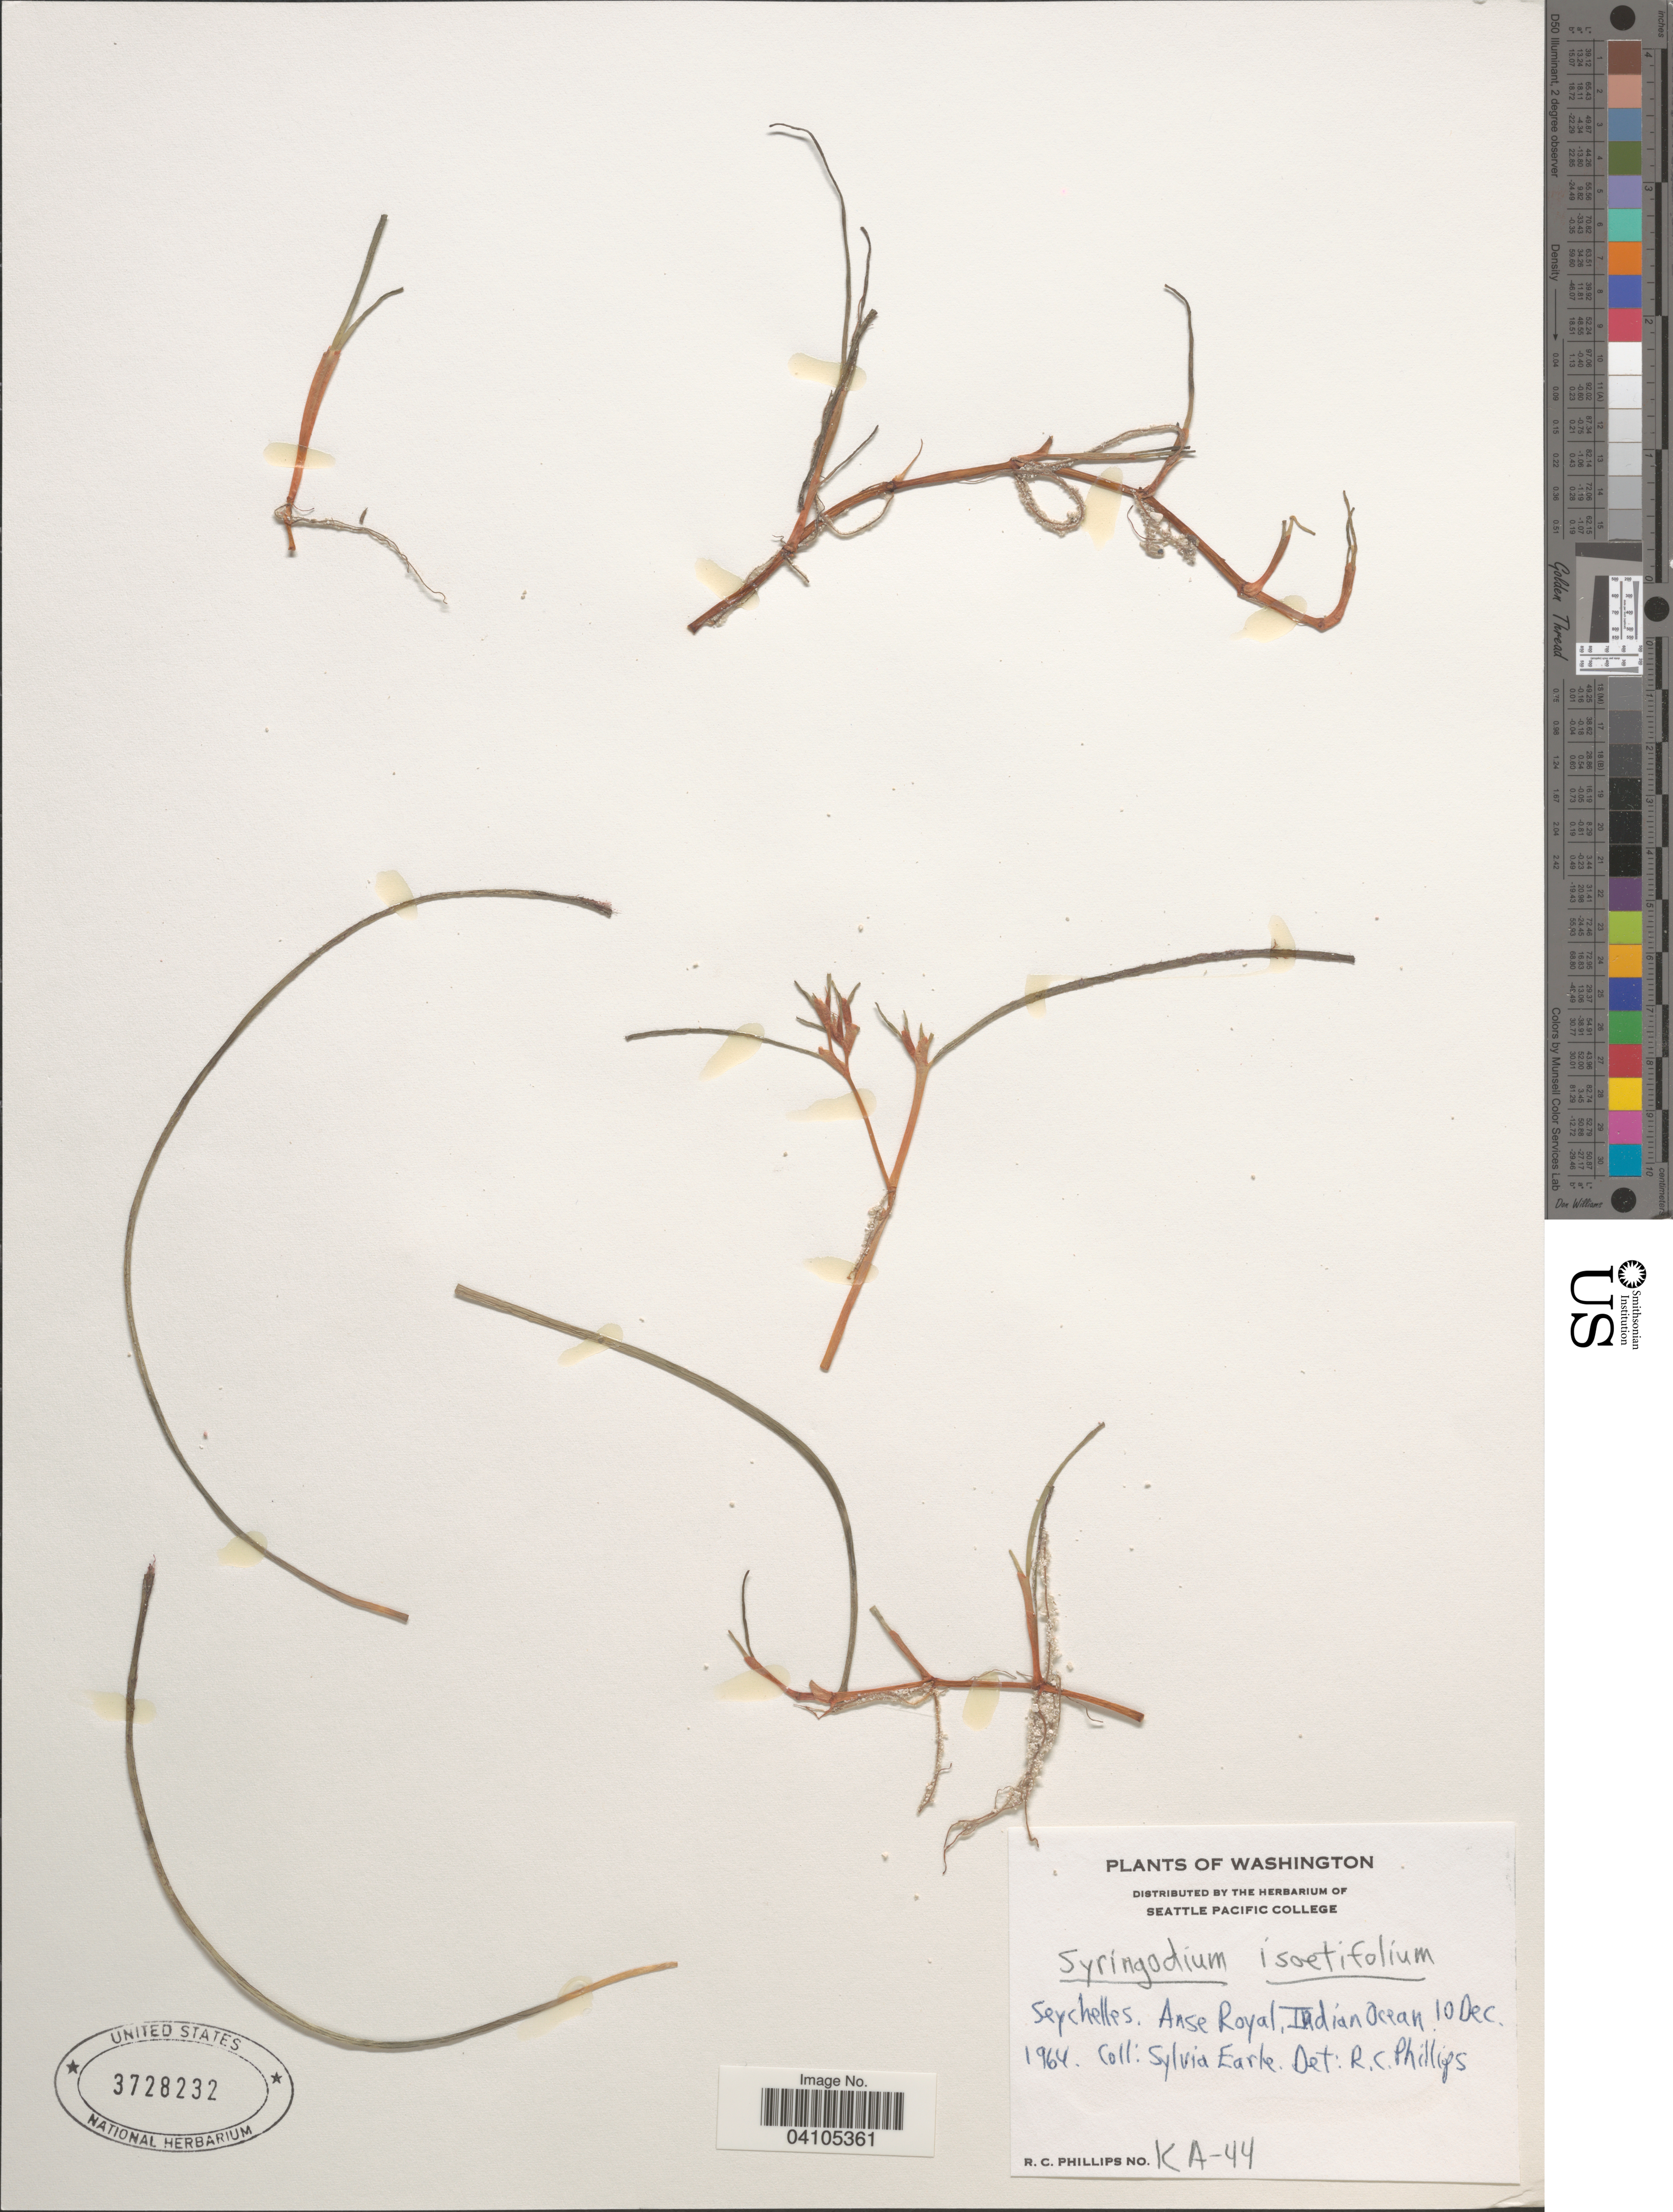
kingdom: Plantae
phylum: Tracheophyta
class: Liliopsida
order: Alismatales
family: Cymodoceaceae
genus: Syringodium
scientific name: Syringodium isoetifolium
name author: (Asch.) Dandy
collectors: S. A. Earle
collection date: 1964-12-10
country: Seychelles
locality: Anse Royal, Indian Ocean.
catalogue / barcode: US 3728232